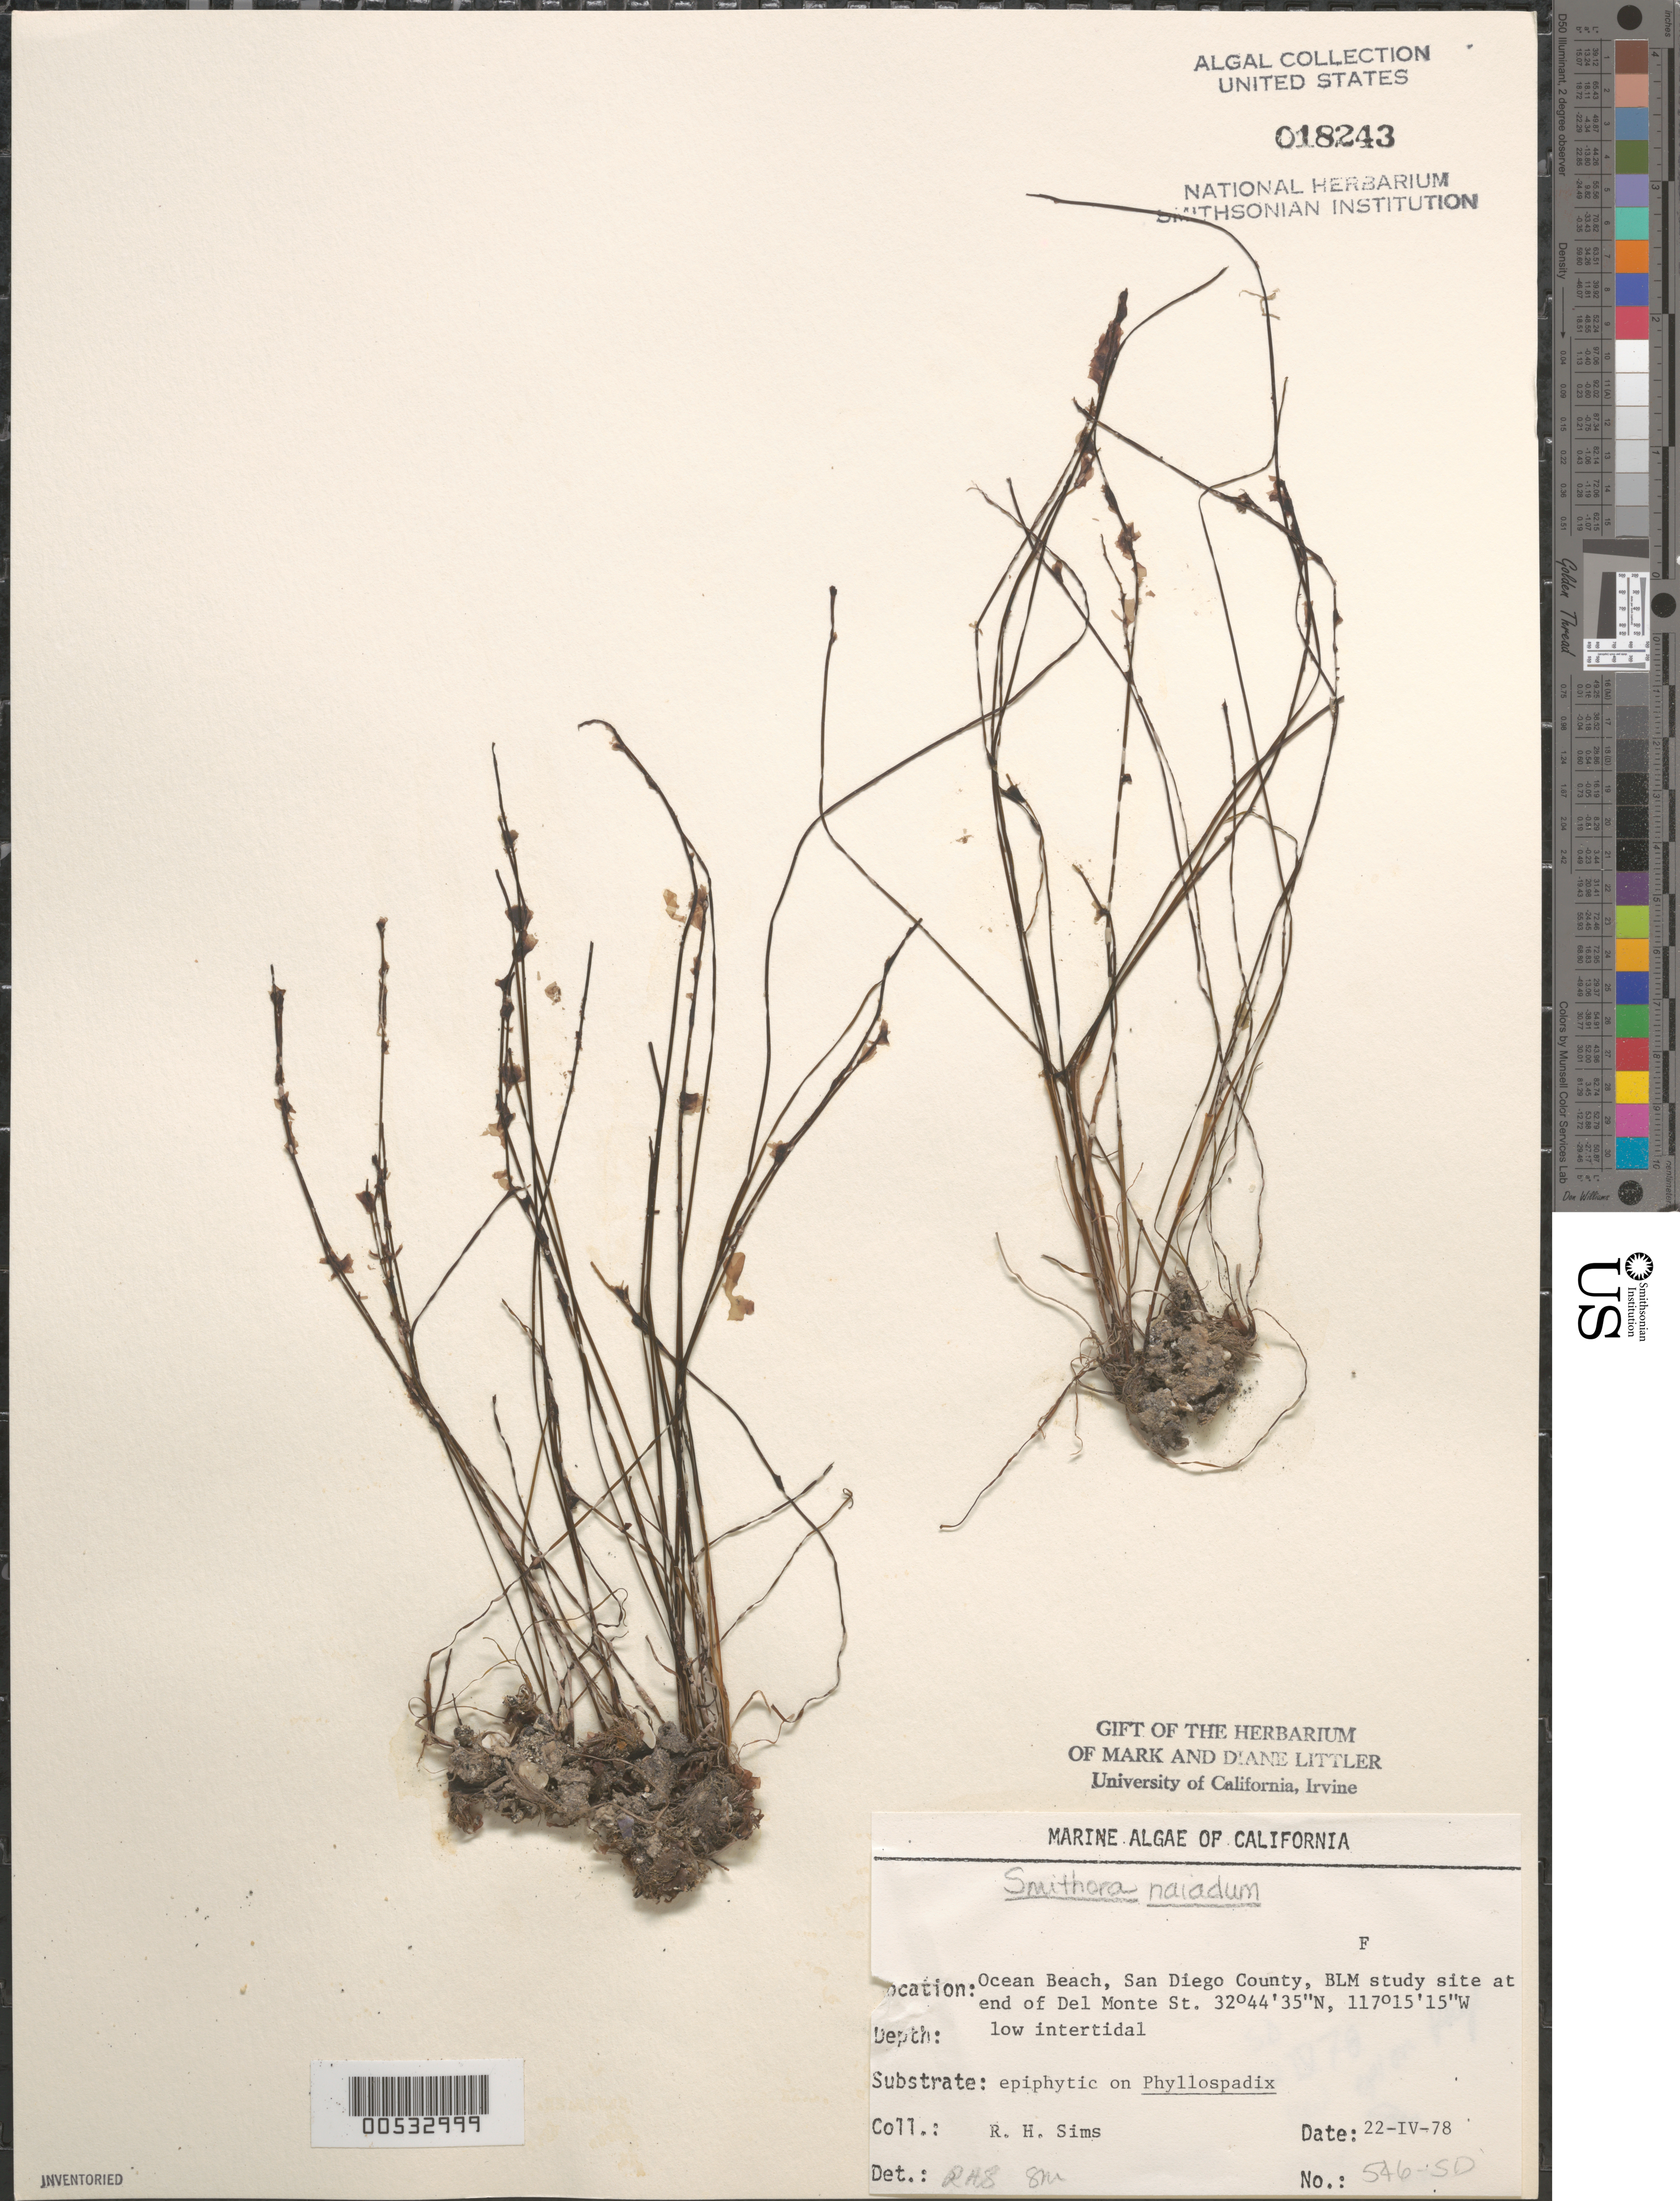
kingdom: Plantae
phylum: Rhodophyta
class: Compsopogonophyceae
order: Erythropeltidales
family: Erythrotrichiaceae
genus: Smithora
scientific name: Smithora naiadum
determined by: Sims, Robert H.; Murray, S. N.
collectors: R. H. Sims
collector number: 546-sd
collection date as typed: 22 Apr 1978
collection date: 1978-04-22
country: United States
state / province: California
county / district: San Diego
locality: Ocean Beach, end of Del Monte Street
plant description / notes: BLM-SOCALBIGHT Rocky Intertidal Survey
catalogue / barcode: US 18243